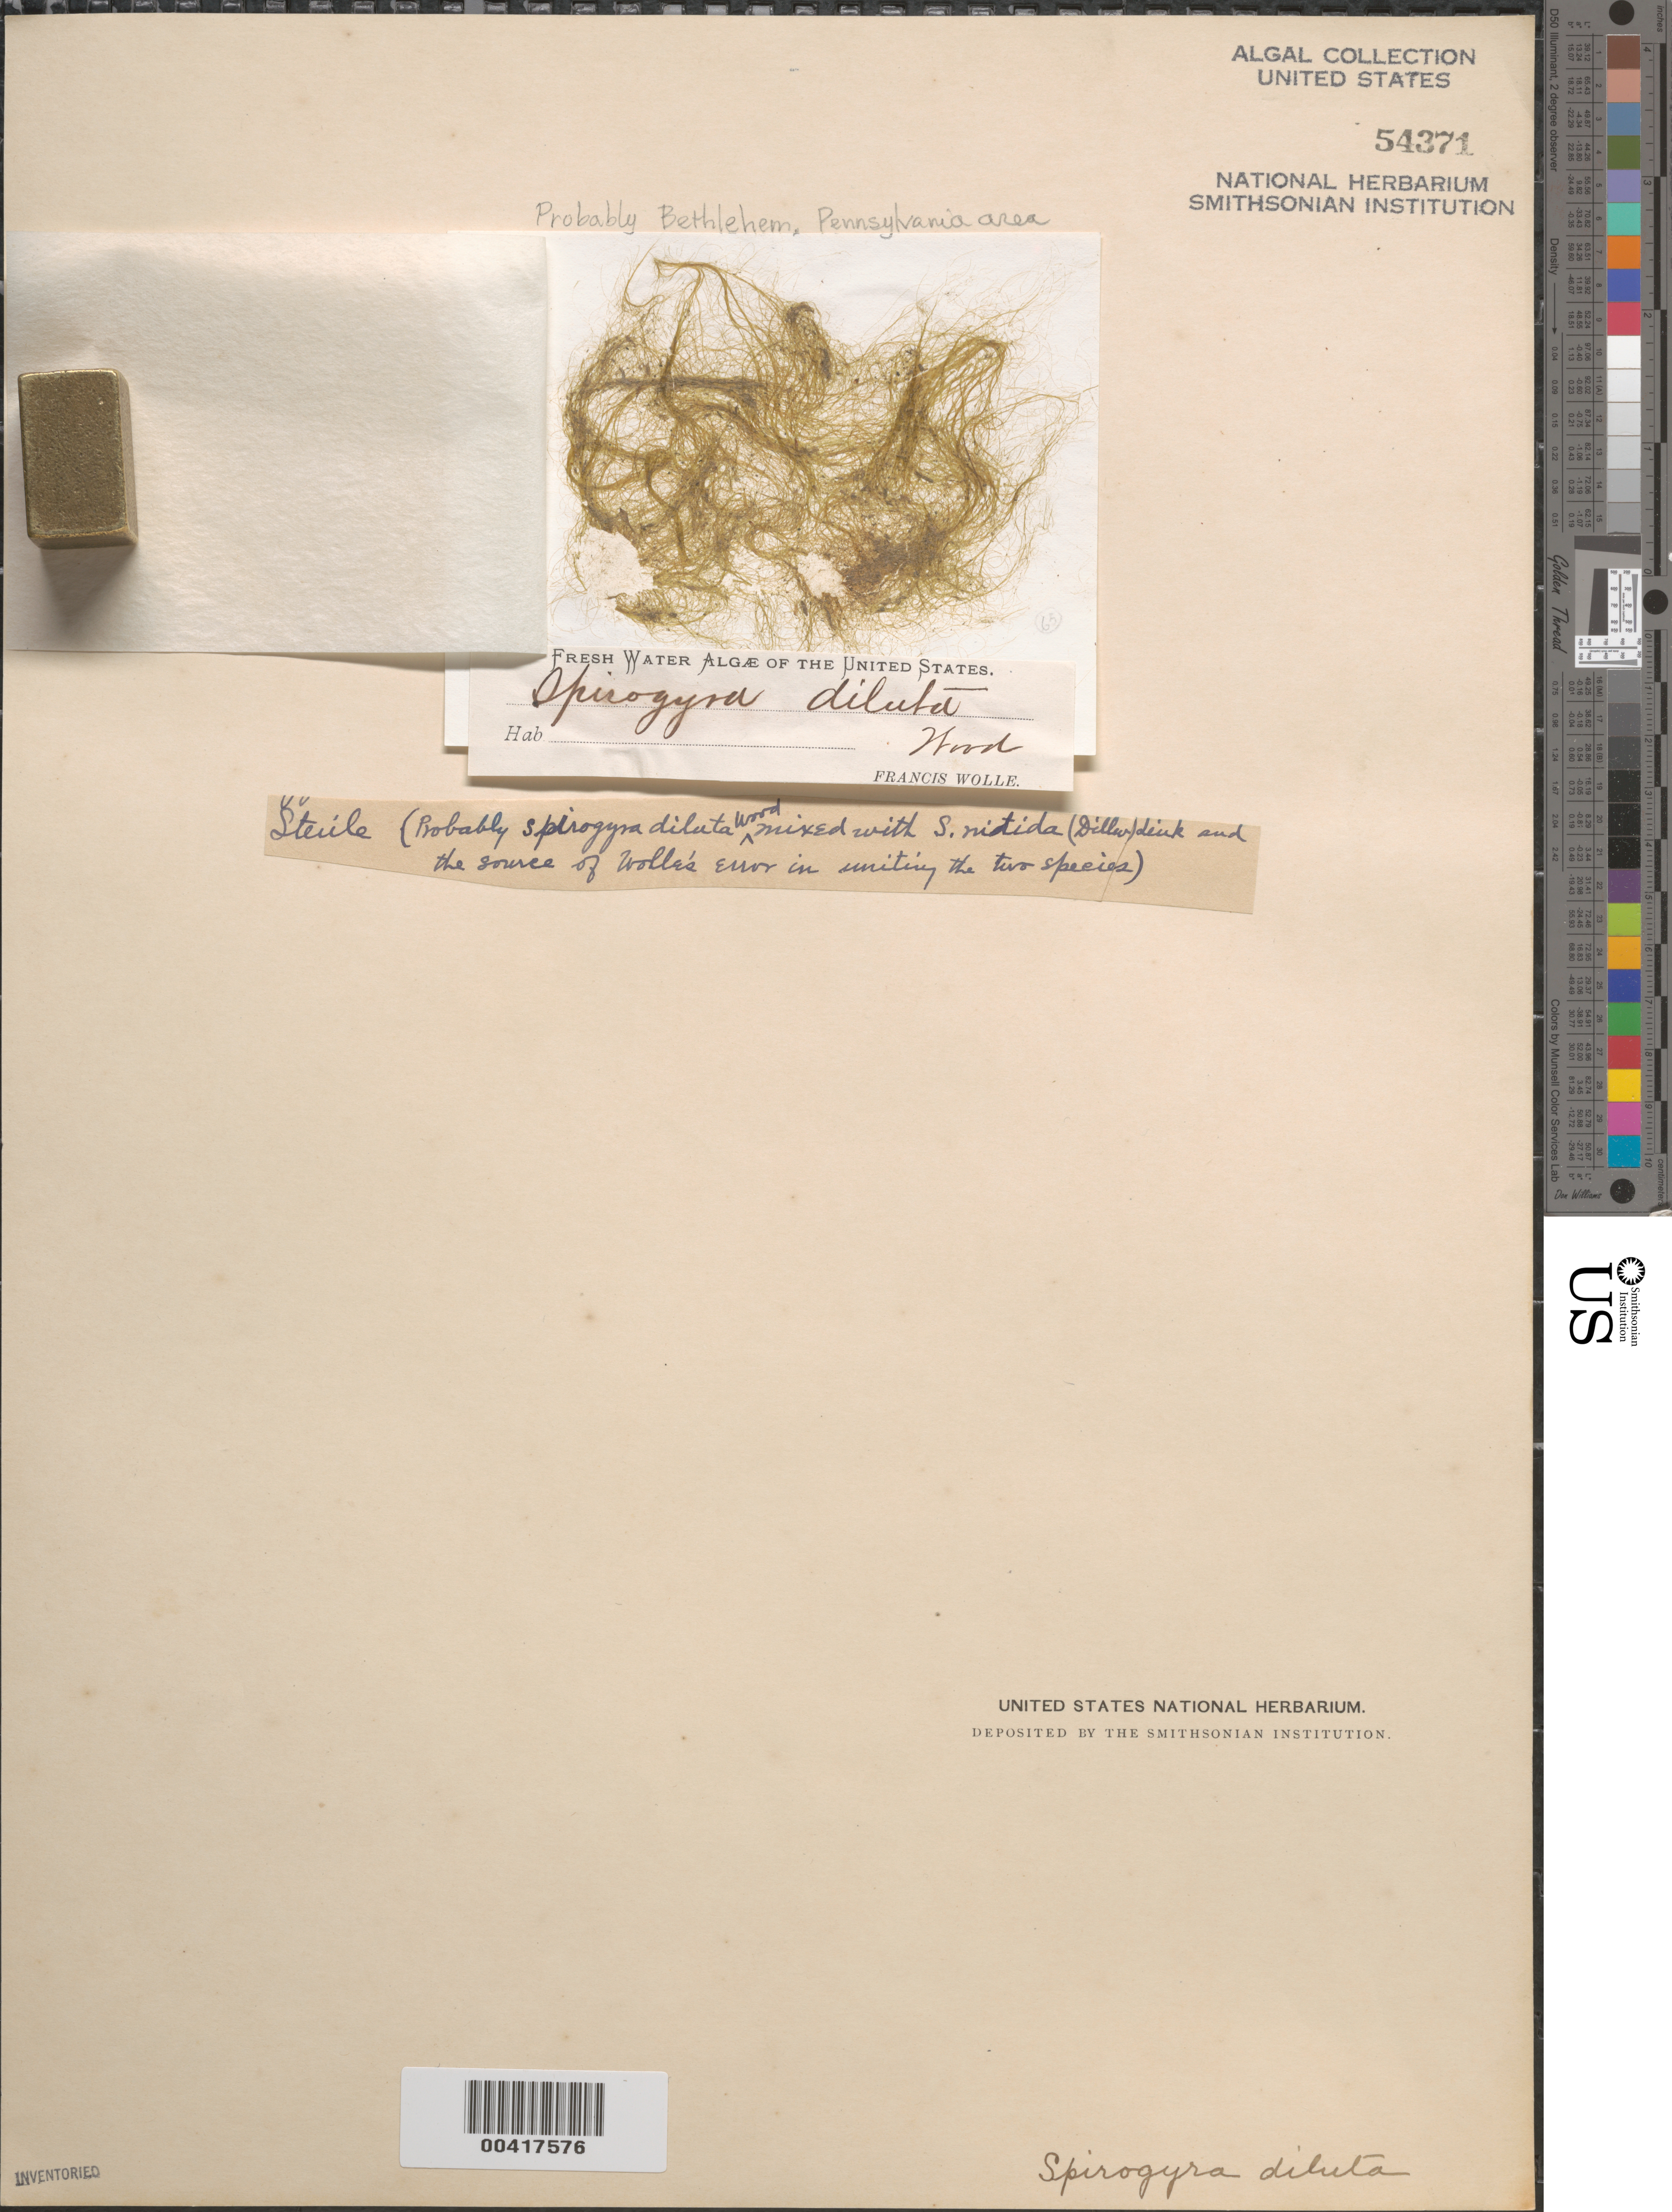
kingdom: Plantae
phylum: Charophyta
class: Zygnematophyceae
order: Zygnematales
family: Zygnemataceae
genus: Spirogyra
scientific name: Spirogyra diluta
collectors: F. Wolle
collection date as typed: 18--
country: United States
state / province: Pennsylvania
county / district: Lehigh County / Northampton County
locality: Probably Bethlehem area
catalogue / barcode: US 54371